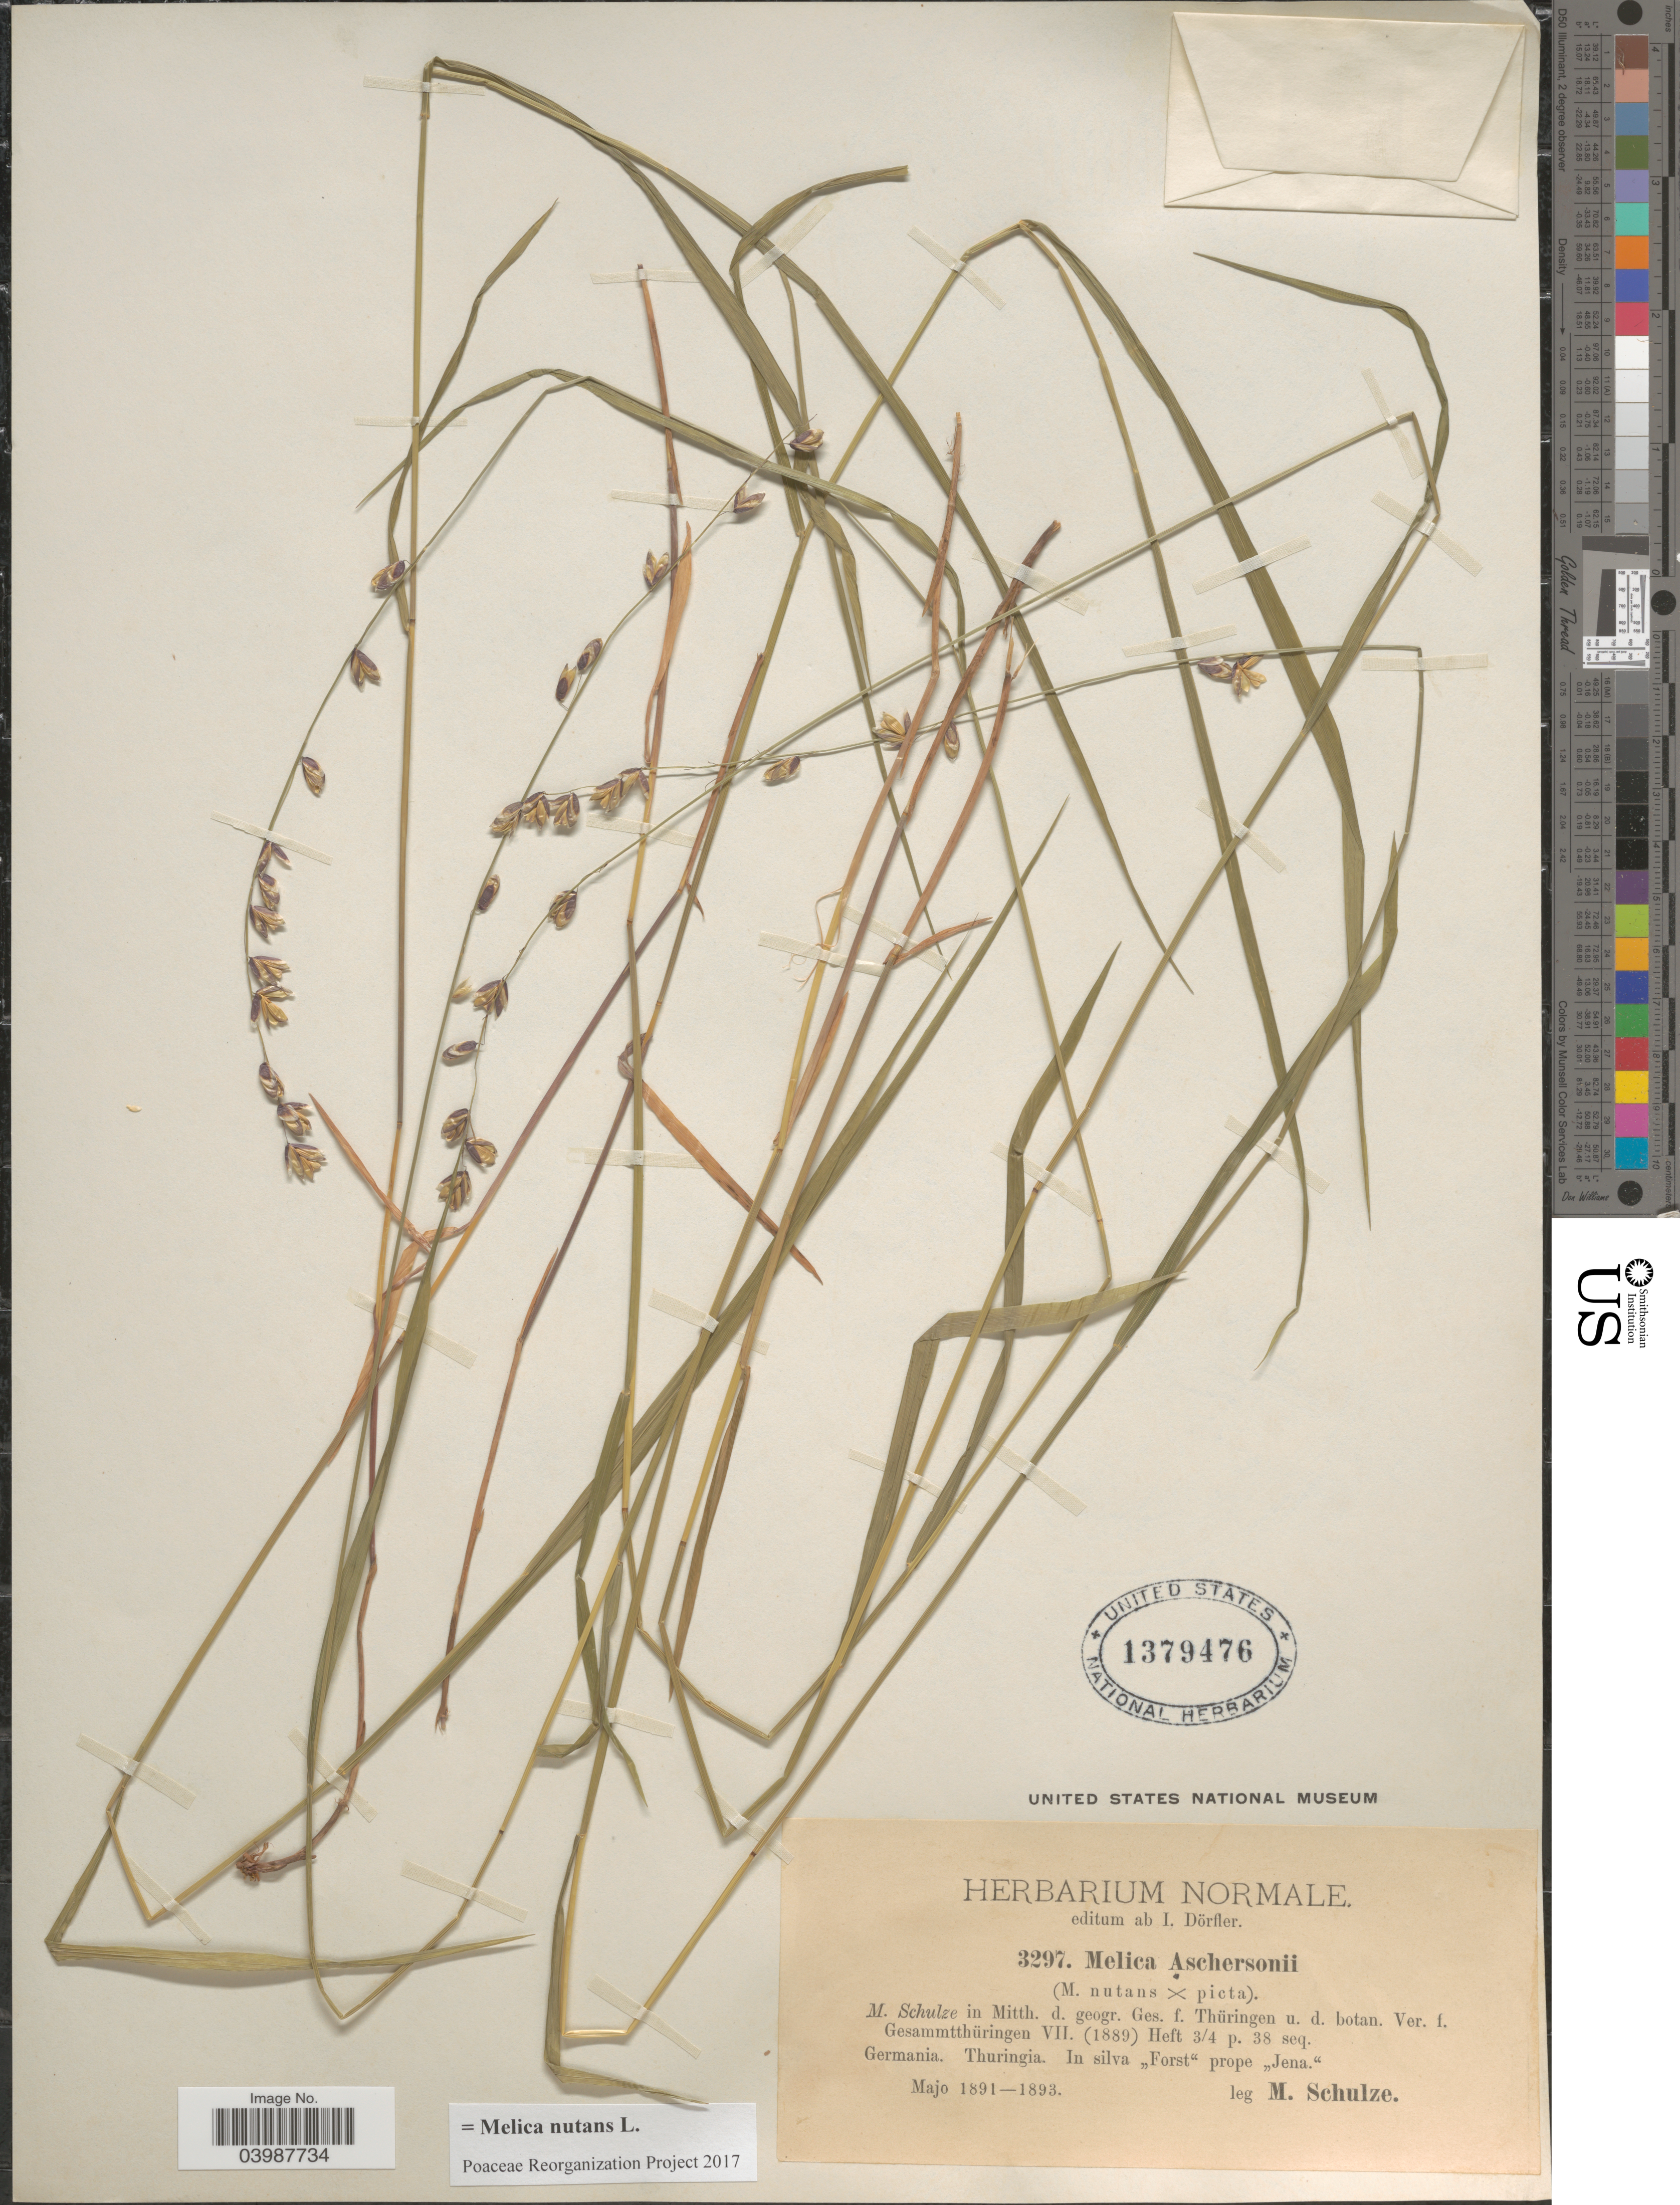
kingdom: Plantae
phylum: Tracheophyta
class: Liliopsida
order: Poales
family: Poaceae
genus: Melica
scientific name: Melica nutans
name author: L.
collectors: M. Schulze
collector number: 3297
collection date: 1891-05/1893-05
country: Germany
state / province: Thuringia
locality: Germania. Thuringia. In silva "Forst" prope "Jena."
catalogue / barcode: US 1379476